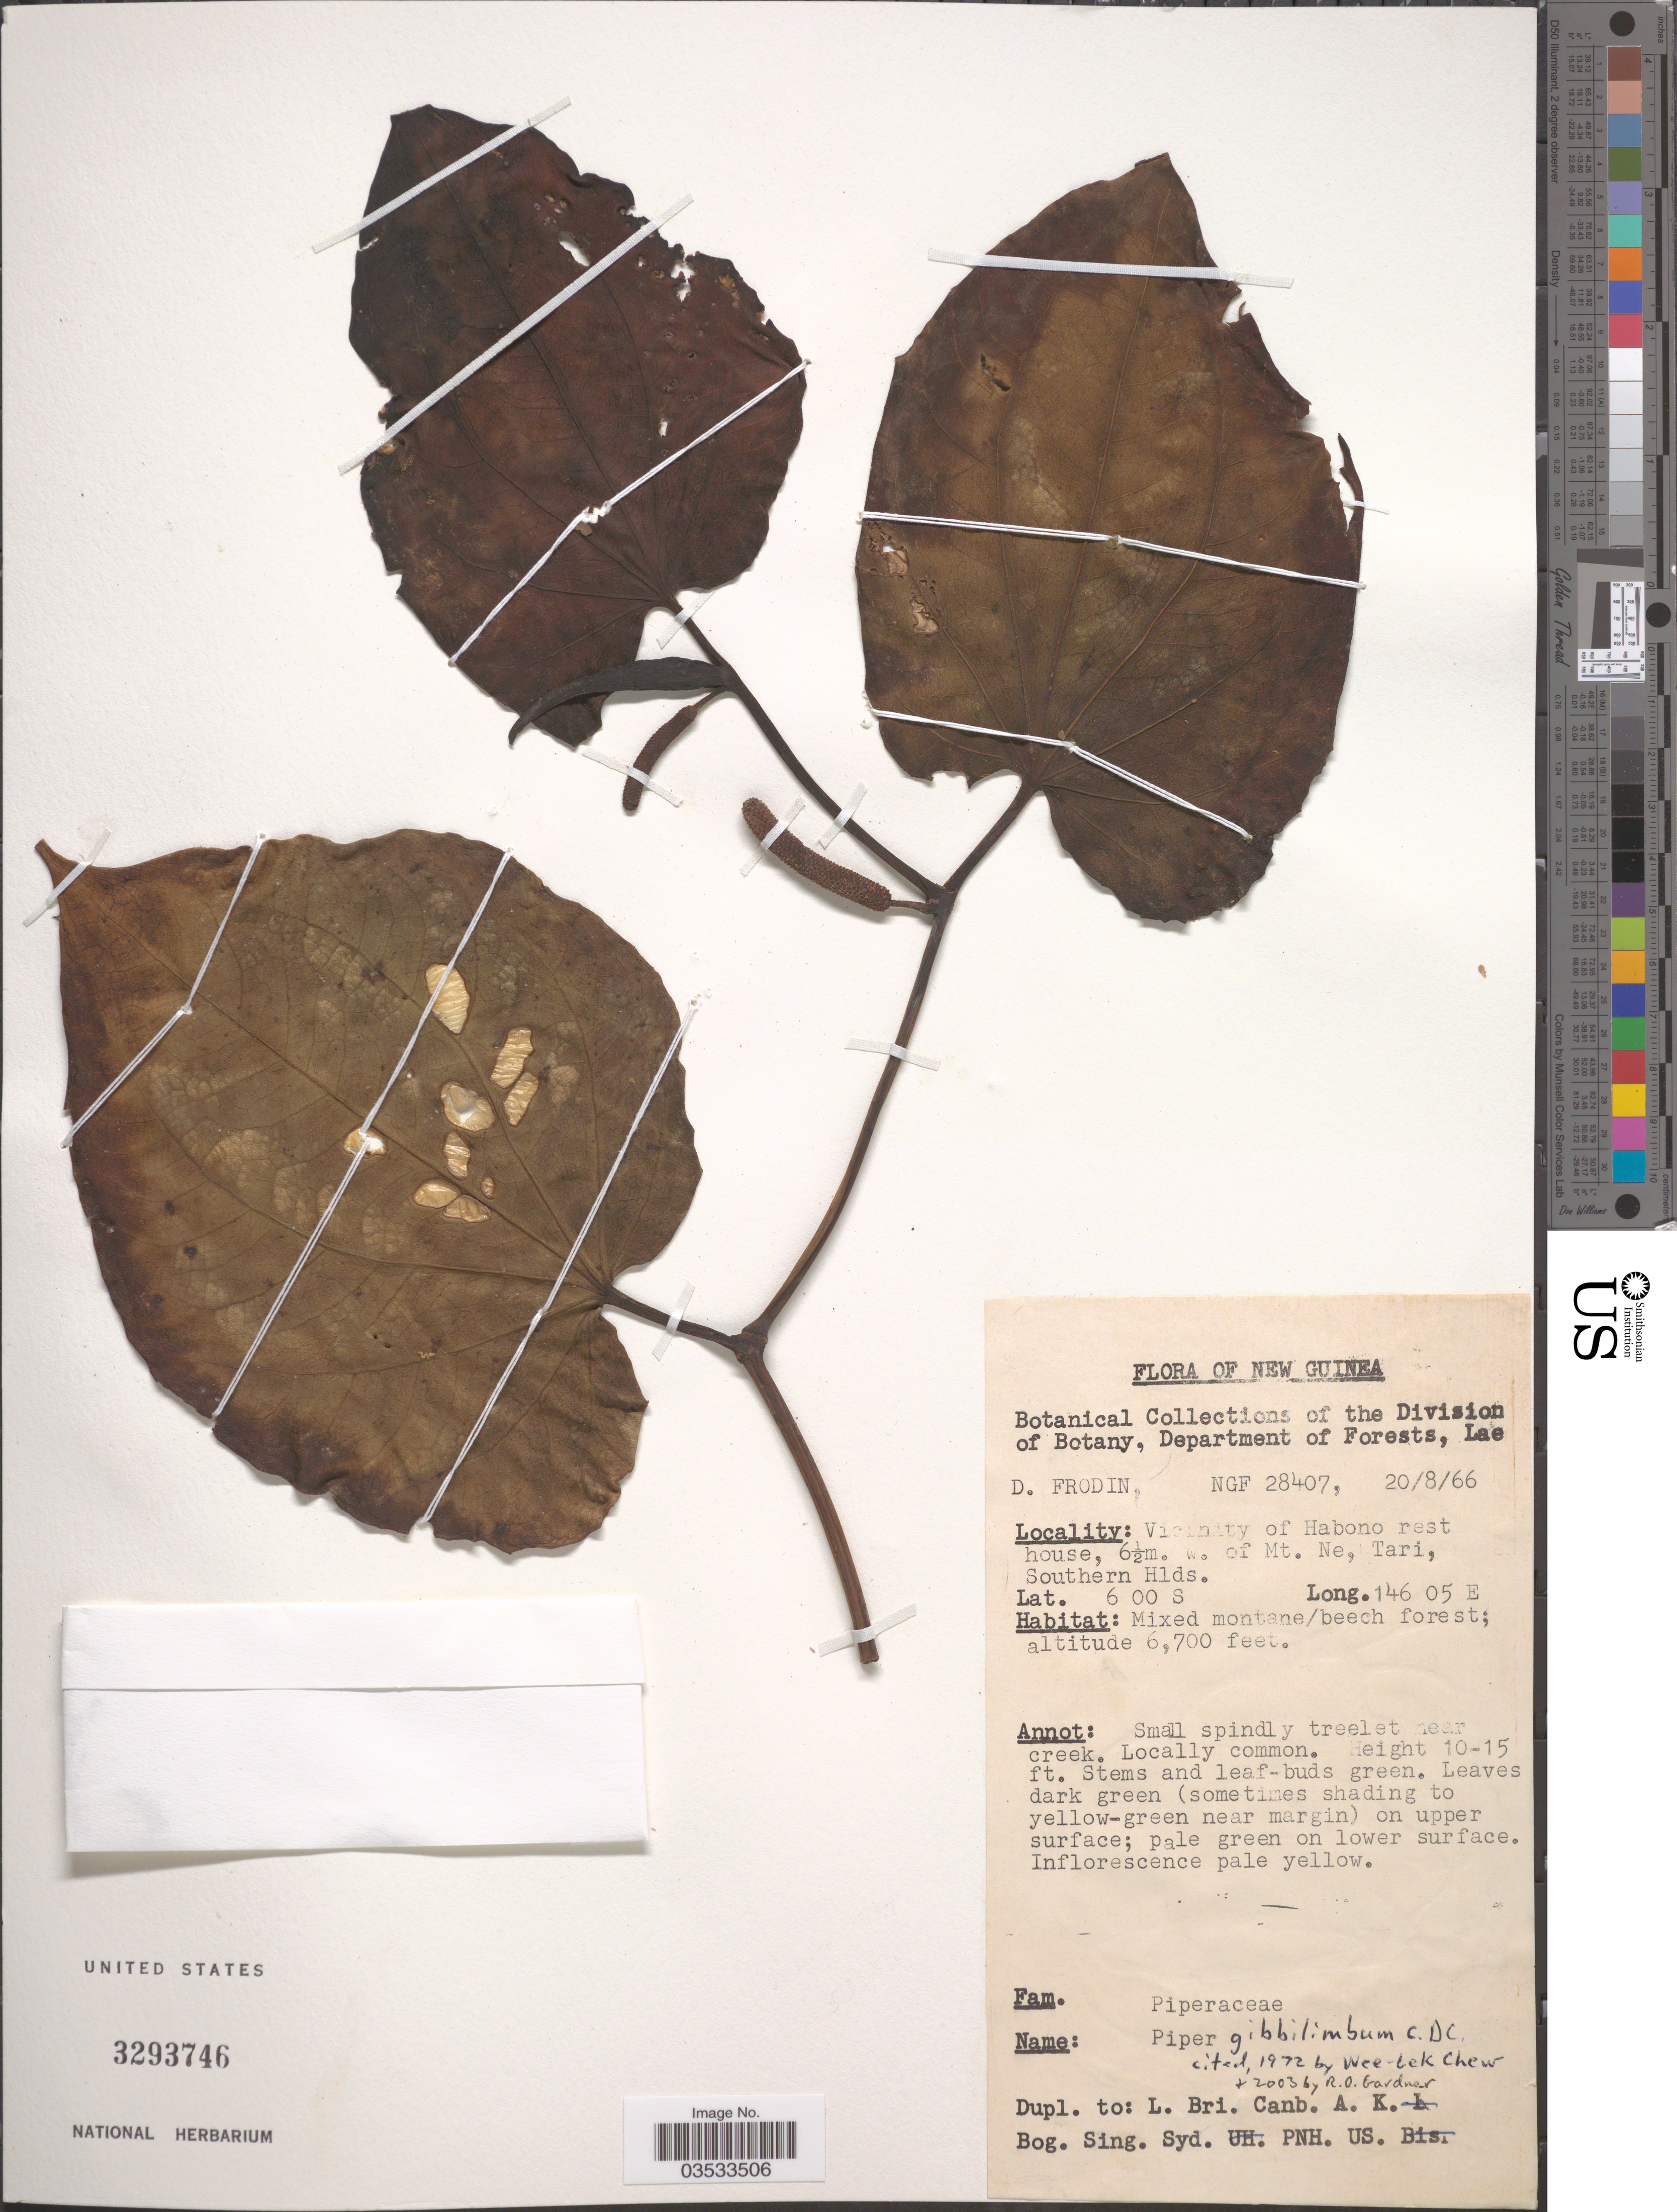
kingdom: Plantae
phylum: Tracheophyta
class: Magnoliopsida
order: Piperales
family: Piperaceae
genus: Piper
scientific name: Piper gibbilimbum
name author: C. DC.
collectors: D. G. Frodin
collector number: NGF28407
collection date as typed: Transcribed d/m/y: 20/8/66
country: Papua New Guinea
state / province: Southern Highlands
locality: New Guinea. Vicinity of Habono rest house, 6½ m. w. of Mt. Ne, Tari, Southern Hlds.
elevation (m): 2042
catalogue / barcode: US 3293746